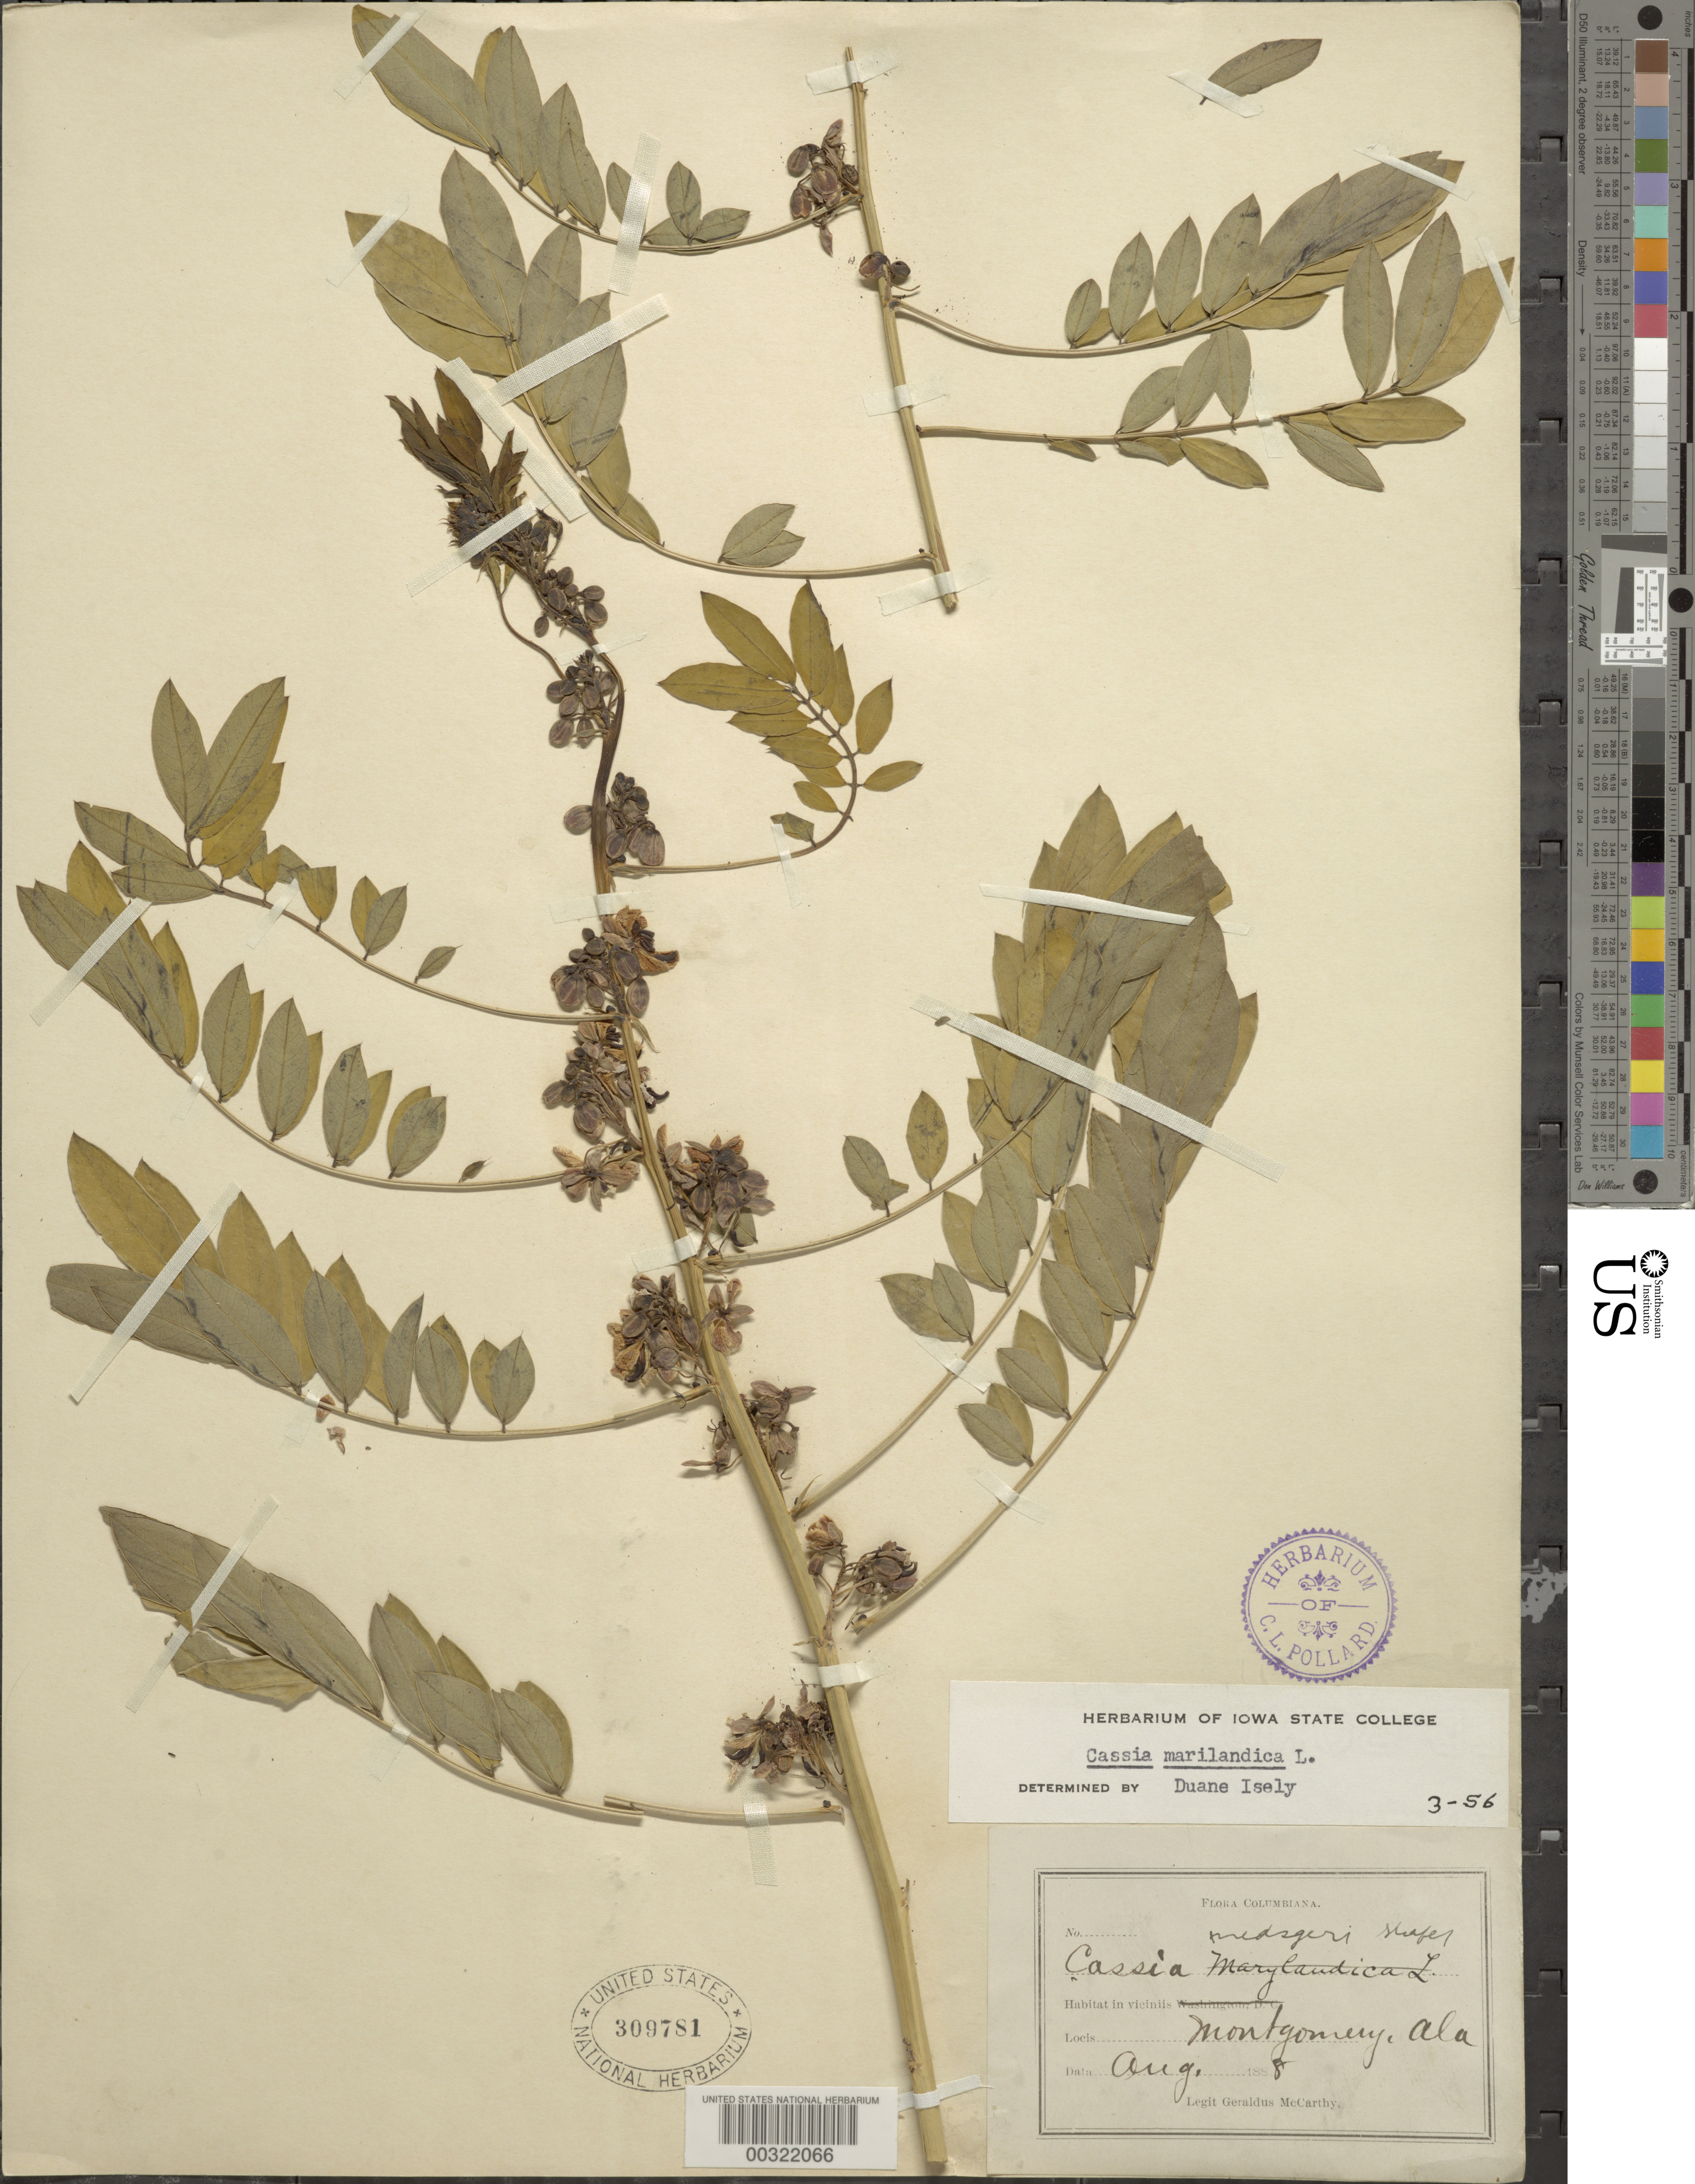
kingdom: Plantae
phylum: Tracheophyta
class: Magnoliopsida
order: Fabales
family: Fabaceae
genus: Senna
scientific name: Senna marilandica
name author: (L.) Link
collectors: G. McCarthy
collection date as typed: Aug 1888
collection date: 1888-08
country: United States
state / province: Alabama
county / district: Montgomery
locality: Montgomery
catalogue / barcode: US 309781